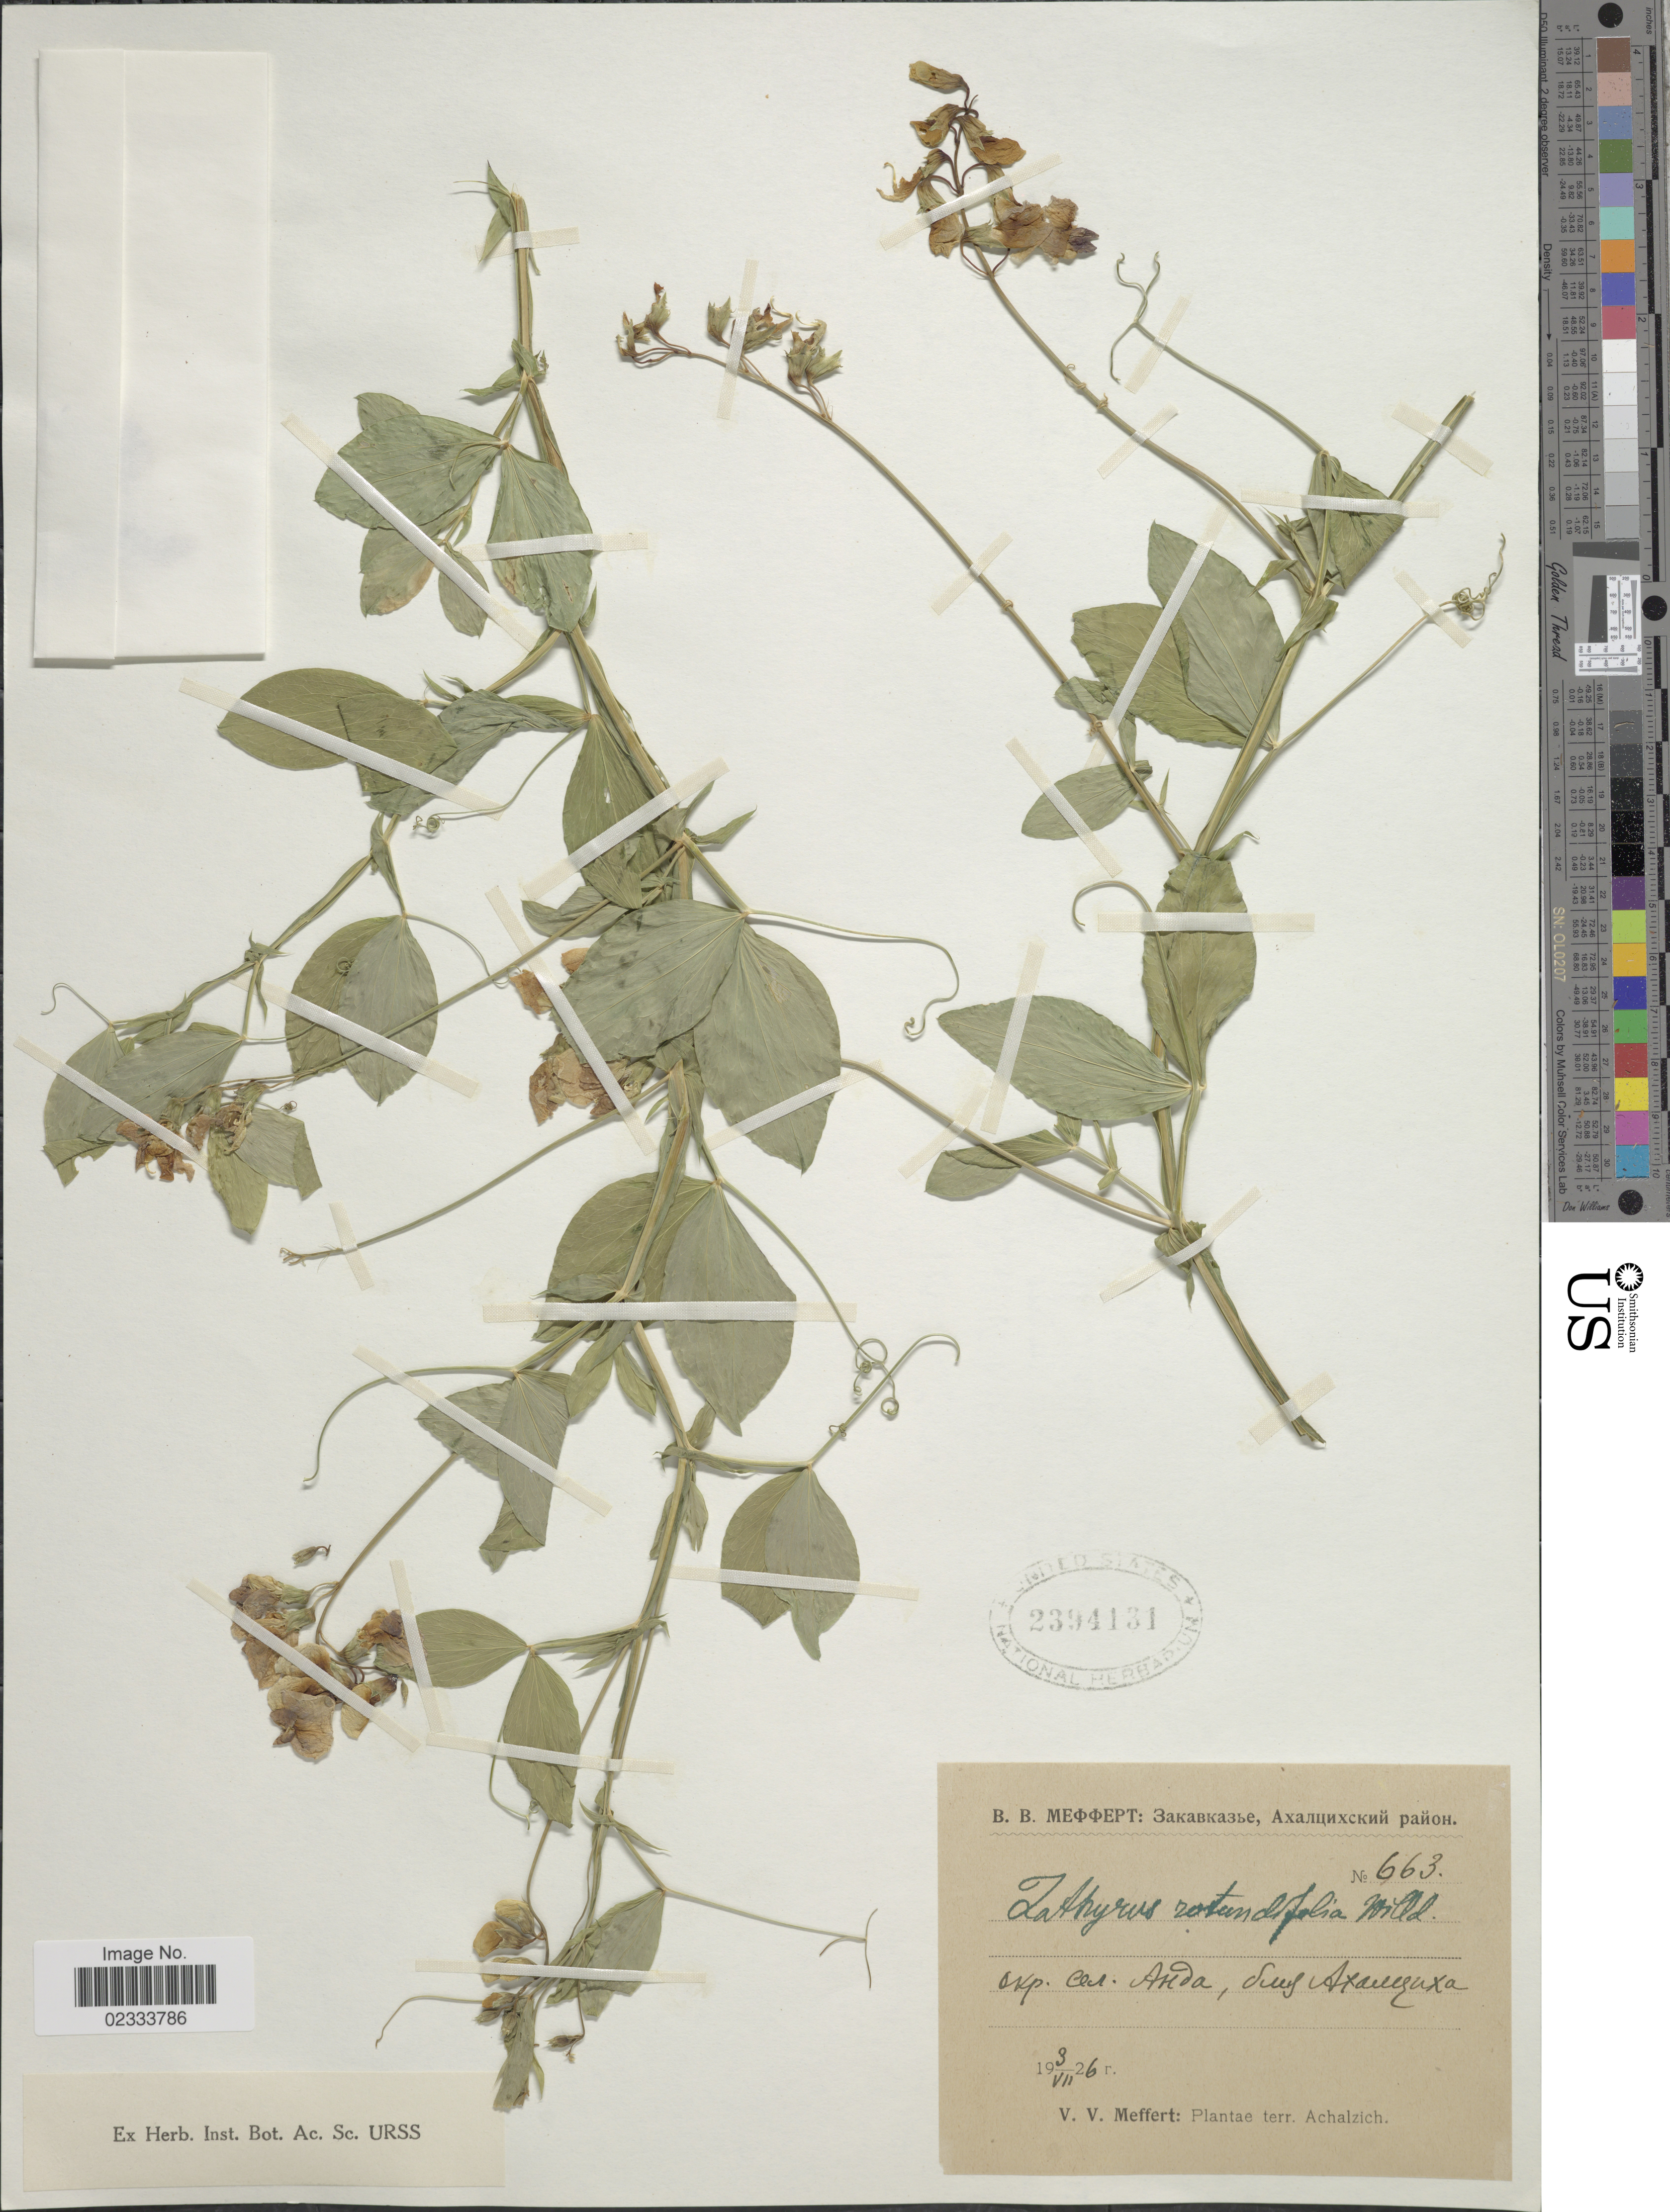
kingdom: Plantae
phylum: Tracheophyta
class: Magnoliopsida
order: Fabales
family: Fabaceae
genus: Lathyrus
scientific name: Lathyrus rotundifolius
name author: Willd.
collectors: V. Meffert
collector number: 663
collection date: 1926-07-03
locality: Terr. Achalzich, [Foreign script]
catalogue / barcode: US 2394131